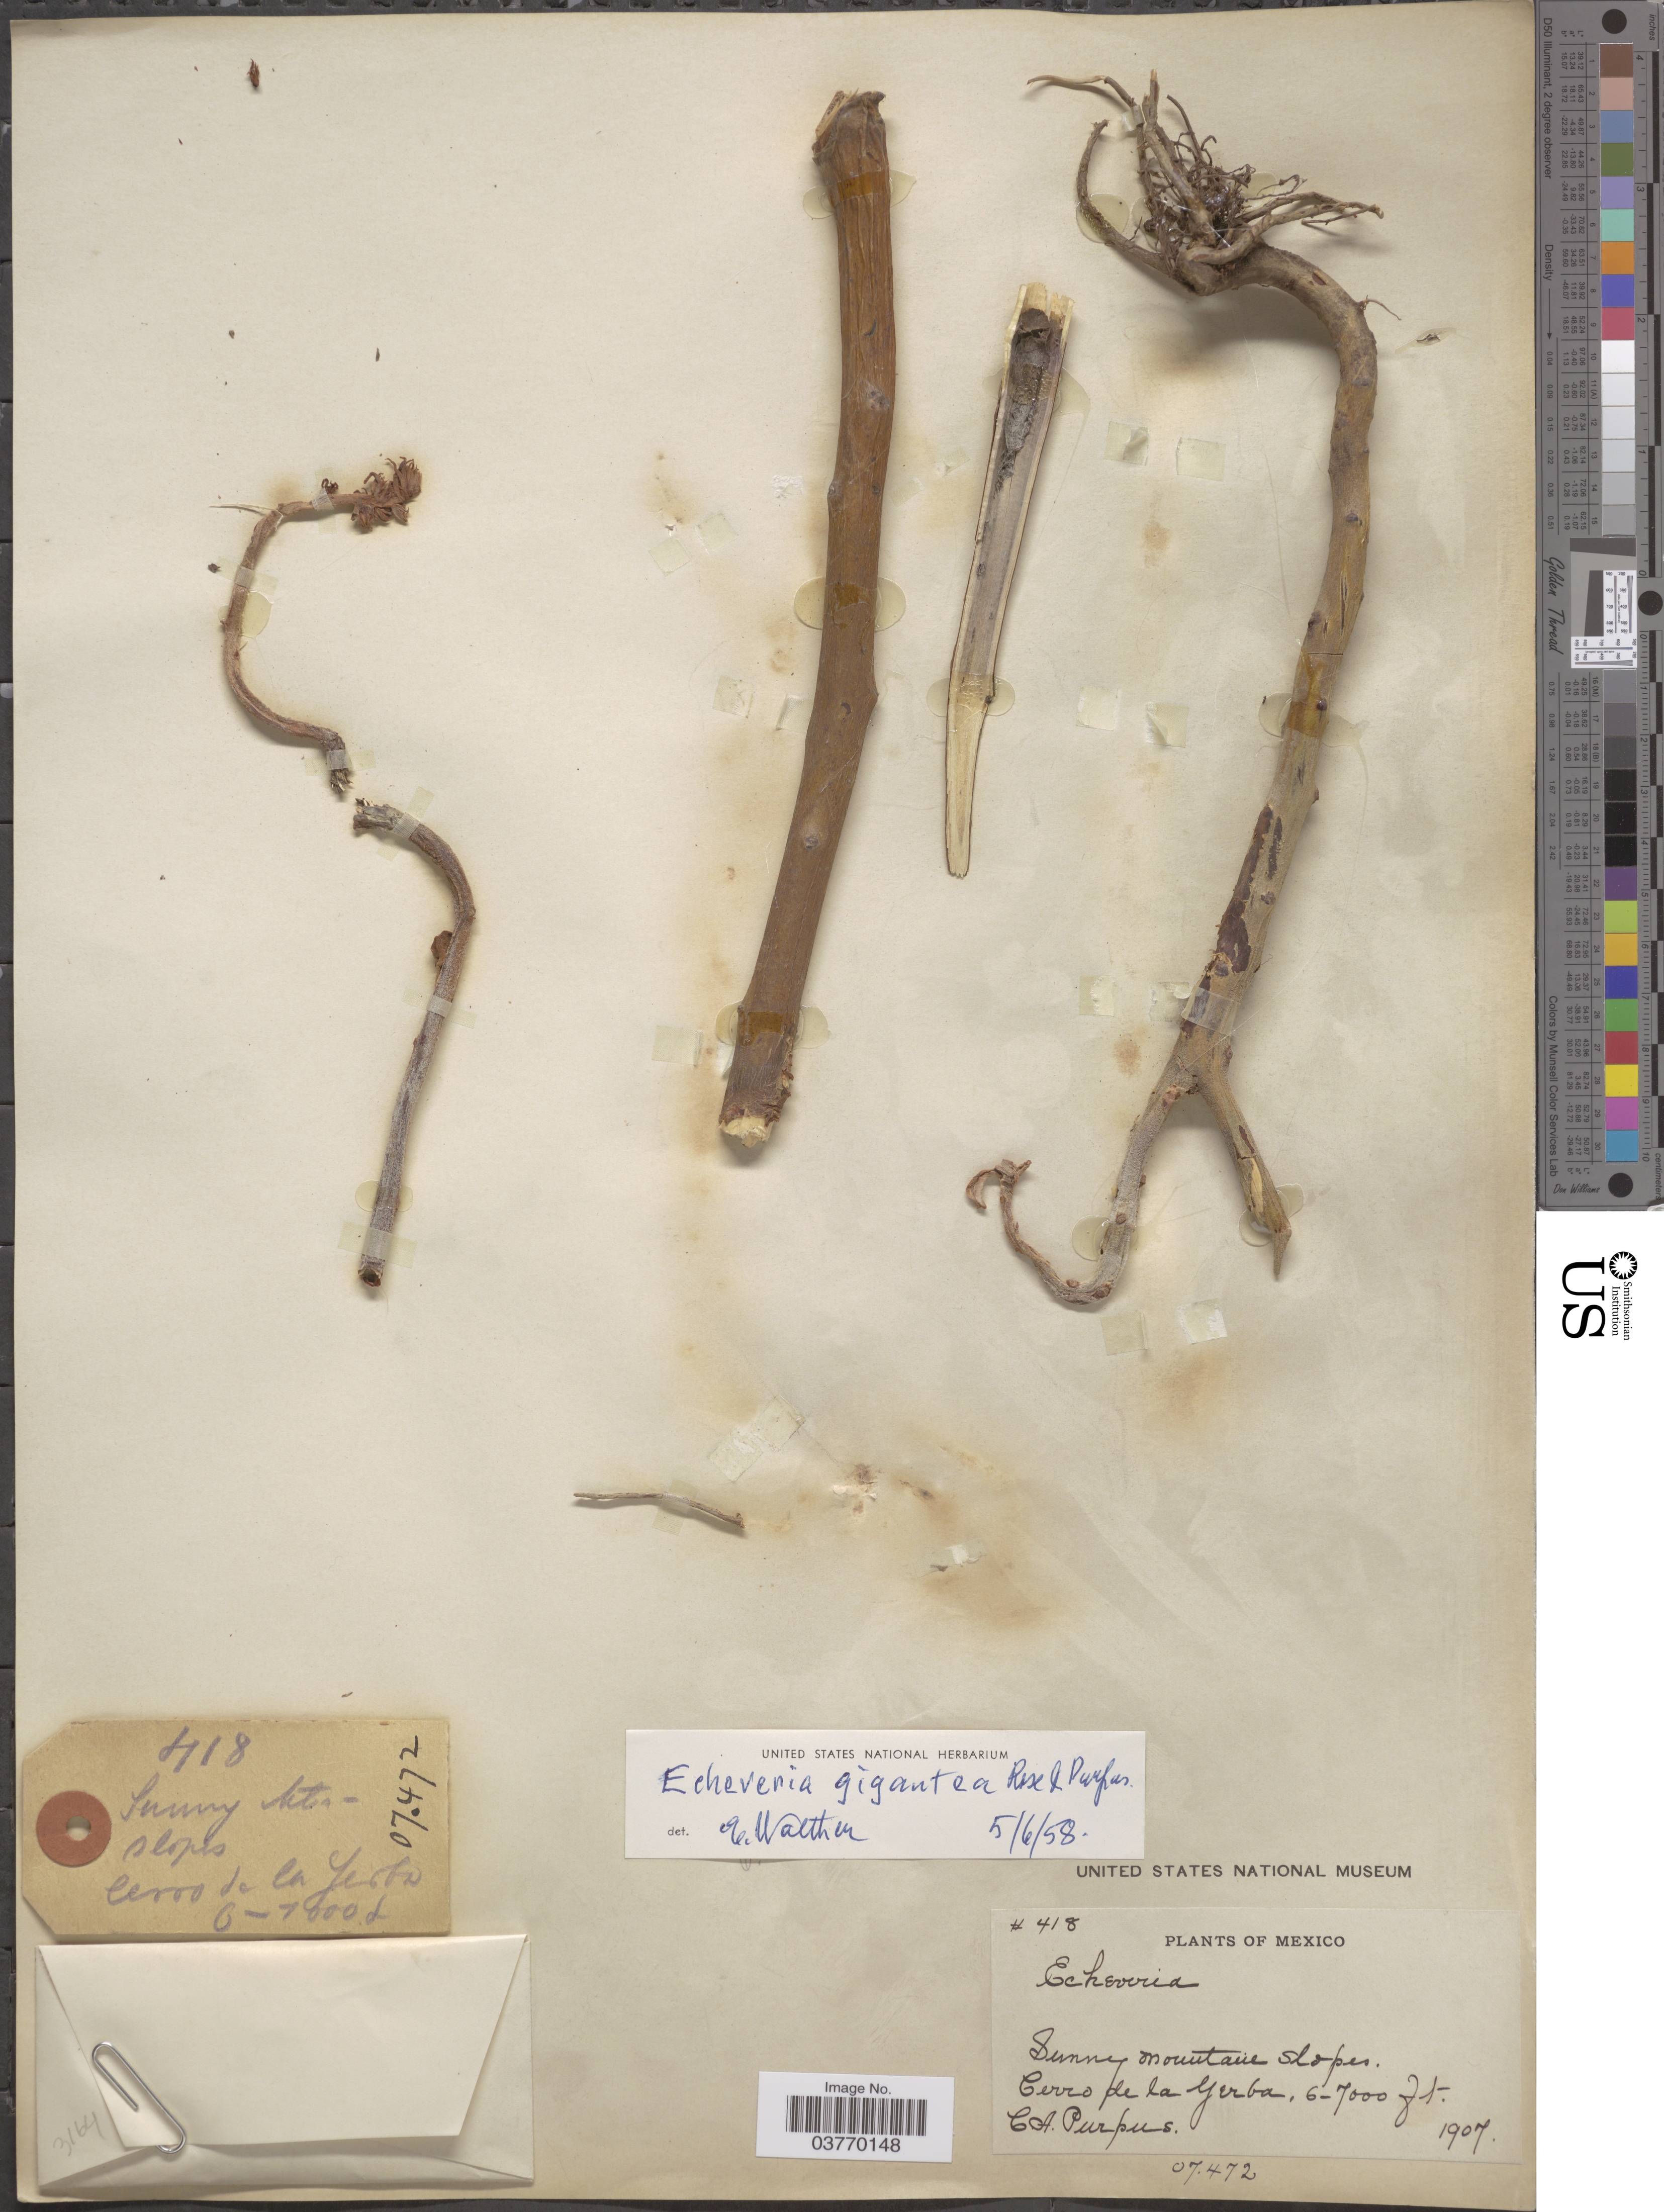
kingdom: Plantae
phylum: Tracheophyta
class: Magnoliopsida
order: Saxifragales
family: Crassulaceae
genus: Echeveria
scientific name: Echeveria gigantea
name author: Rose & Purpus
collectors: C. A. Purpus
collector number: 418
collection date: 1907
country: Mexico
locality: Sunny mountains slopes. Cerro de la Yerba.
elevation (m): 1829